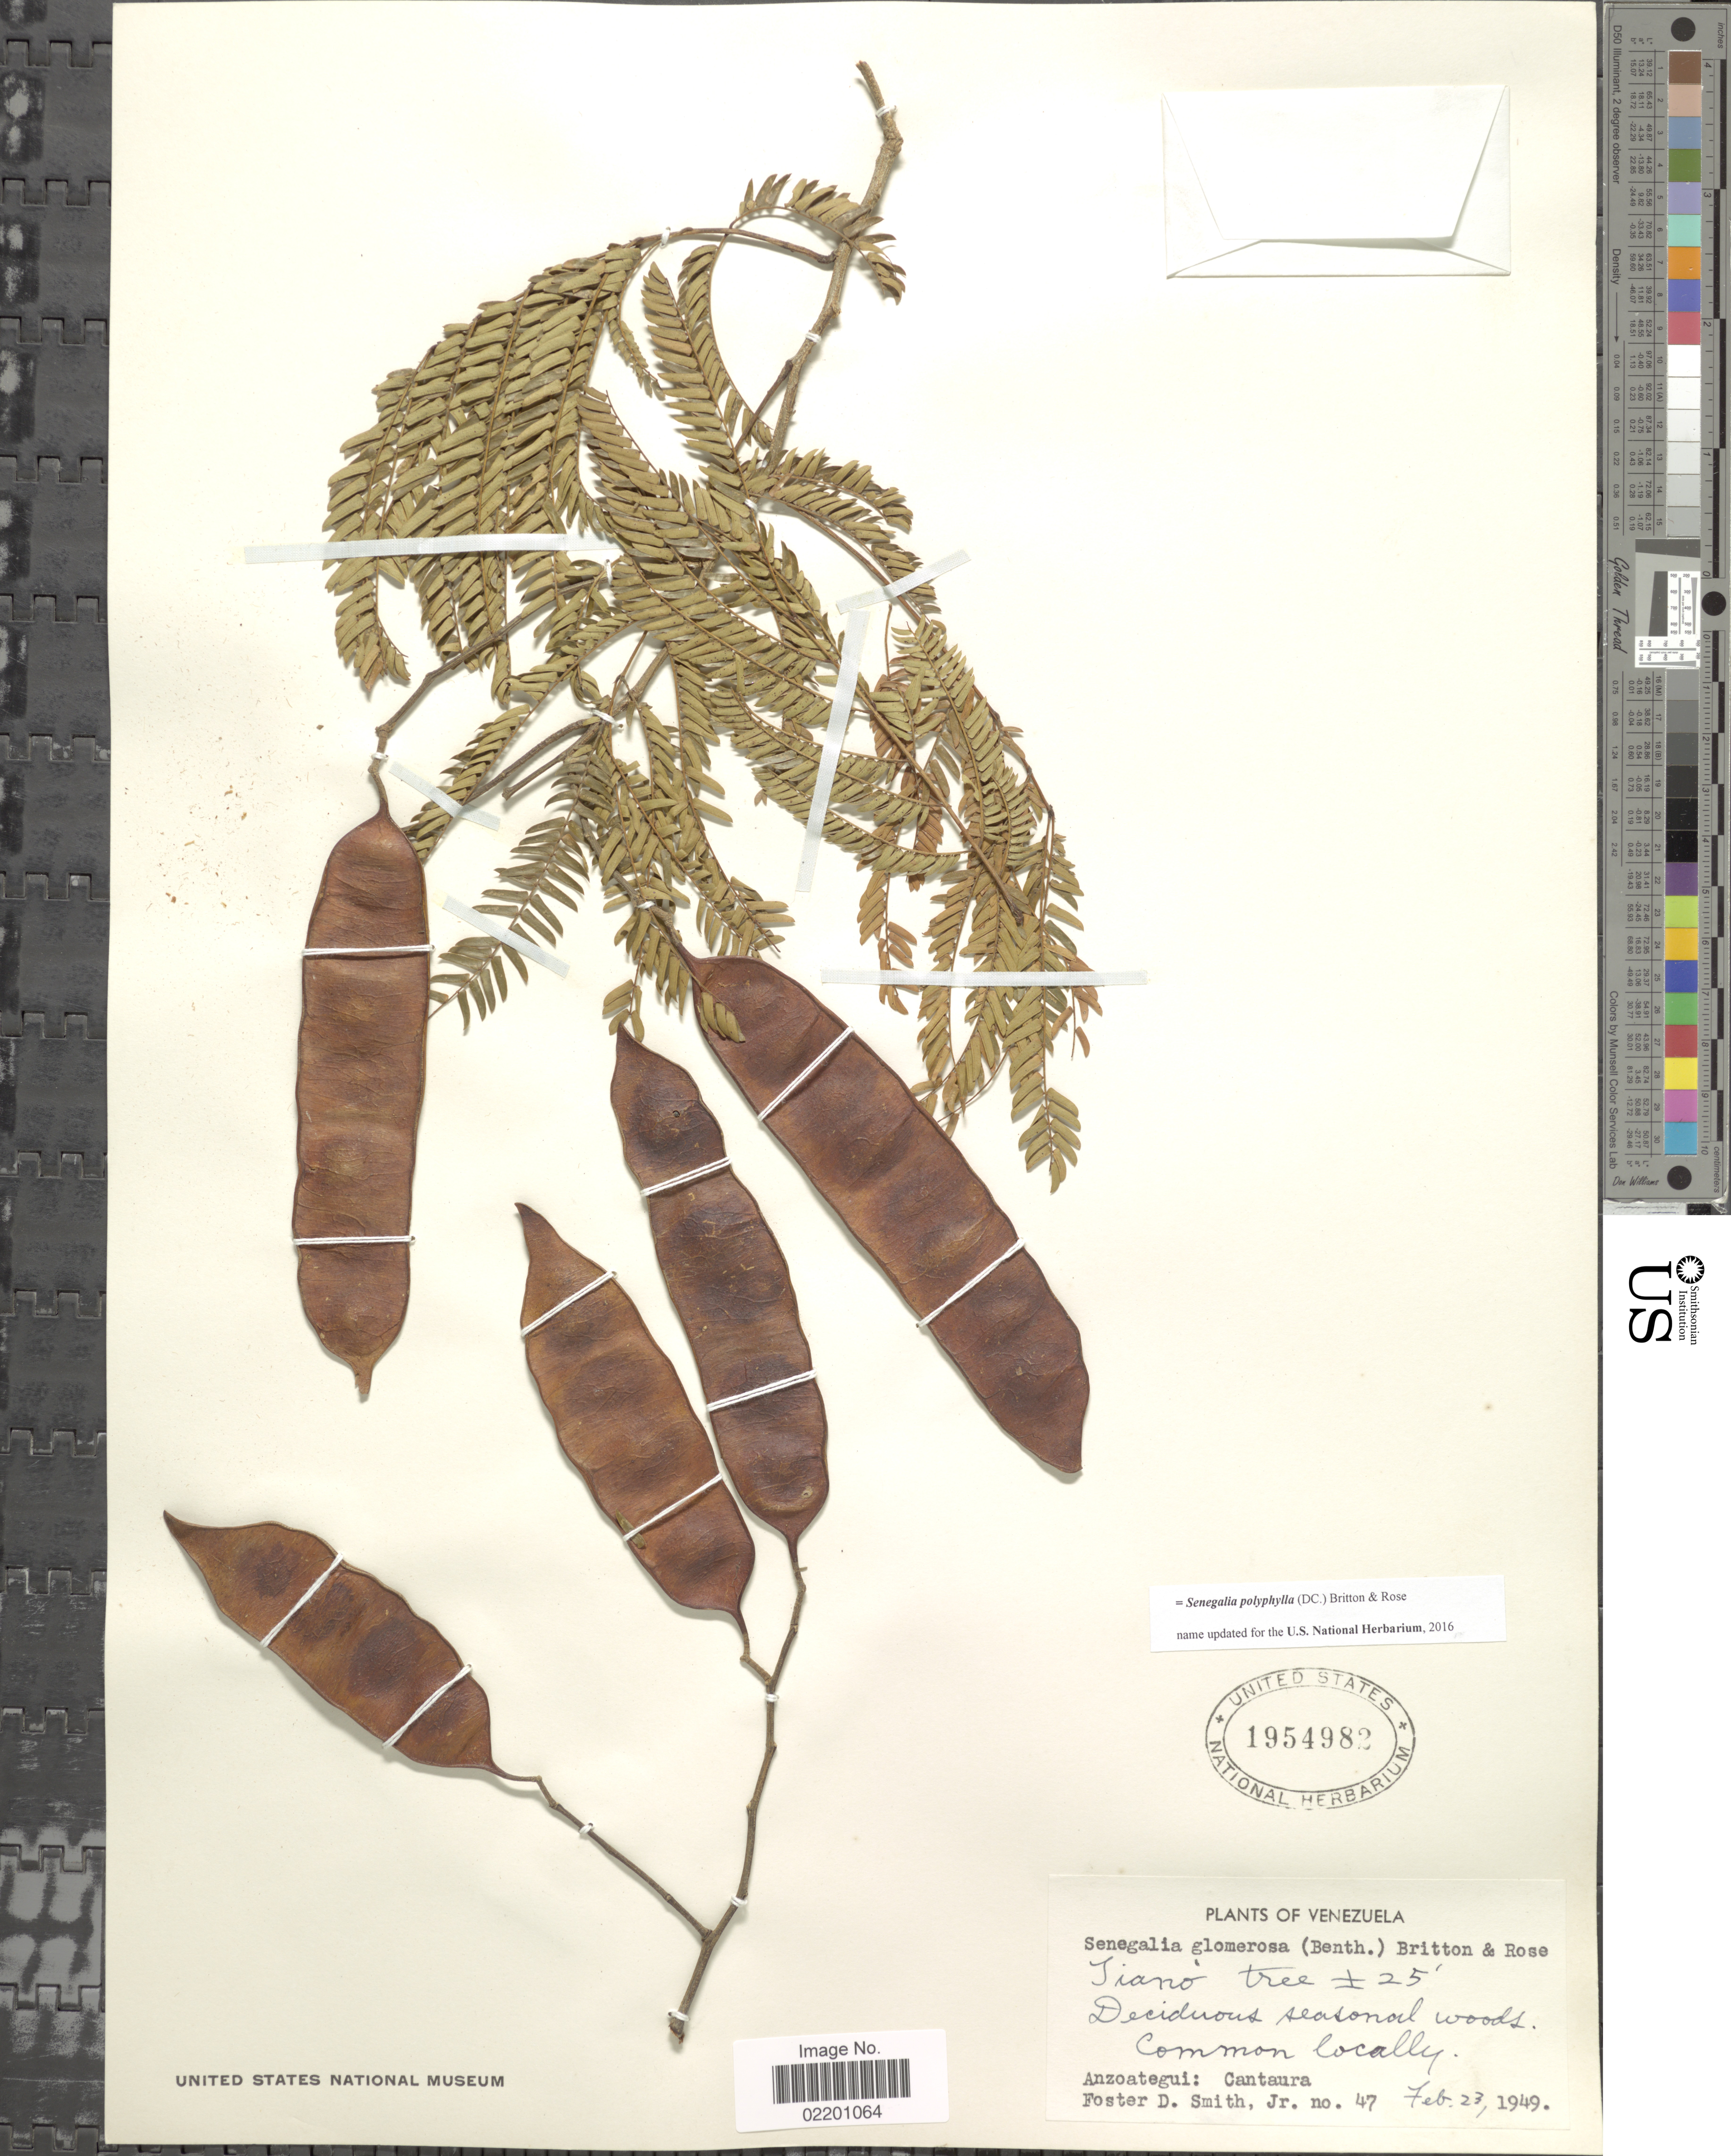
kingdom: Plantae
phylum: Tracheophyta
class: Magnoliopsida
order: Fabales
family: Fabaceae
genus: Senegalia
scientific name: Senegalia polyphylla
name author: (DC.) Britton & Rose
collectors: F. Smith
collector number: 47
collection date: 1949-02-23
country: Venezuela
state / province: Anzoategui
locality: Common locally. Cantaura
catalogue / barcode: US 1954982